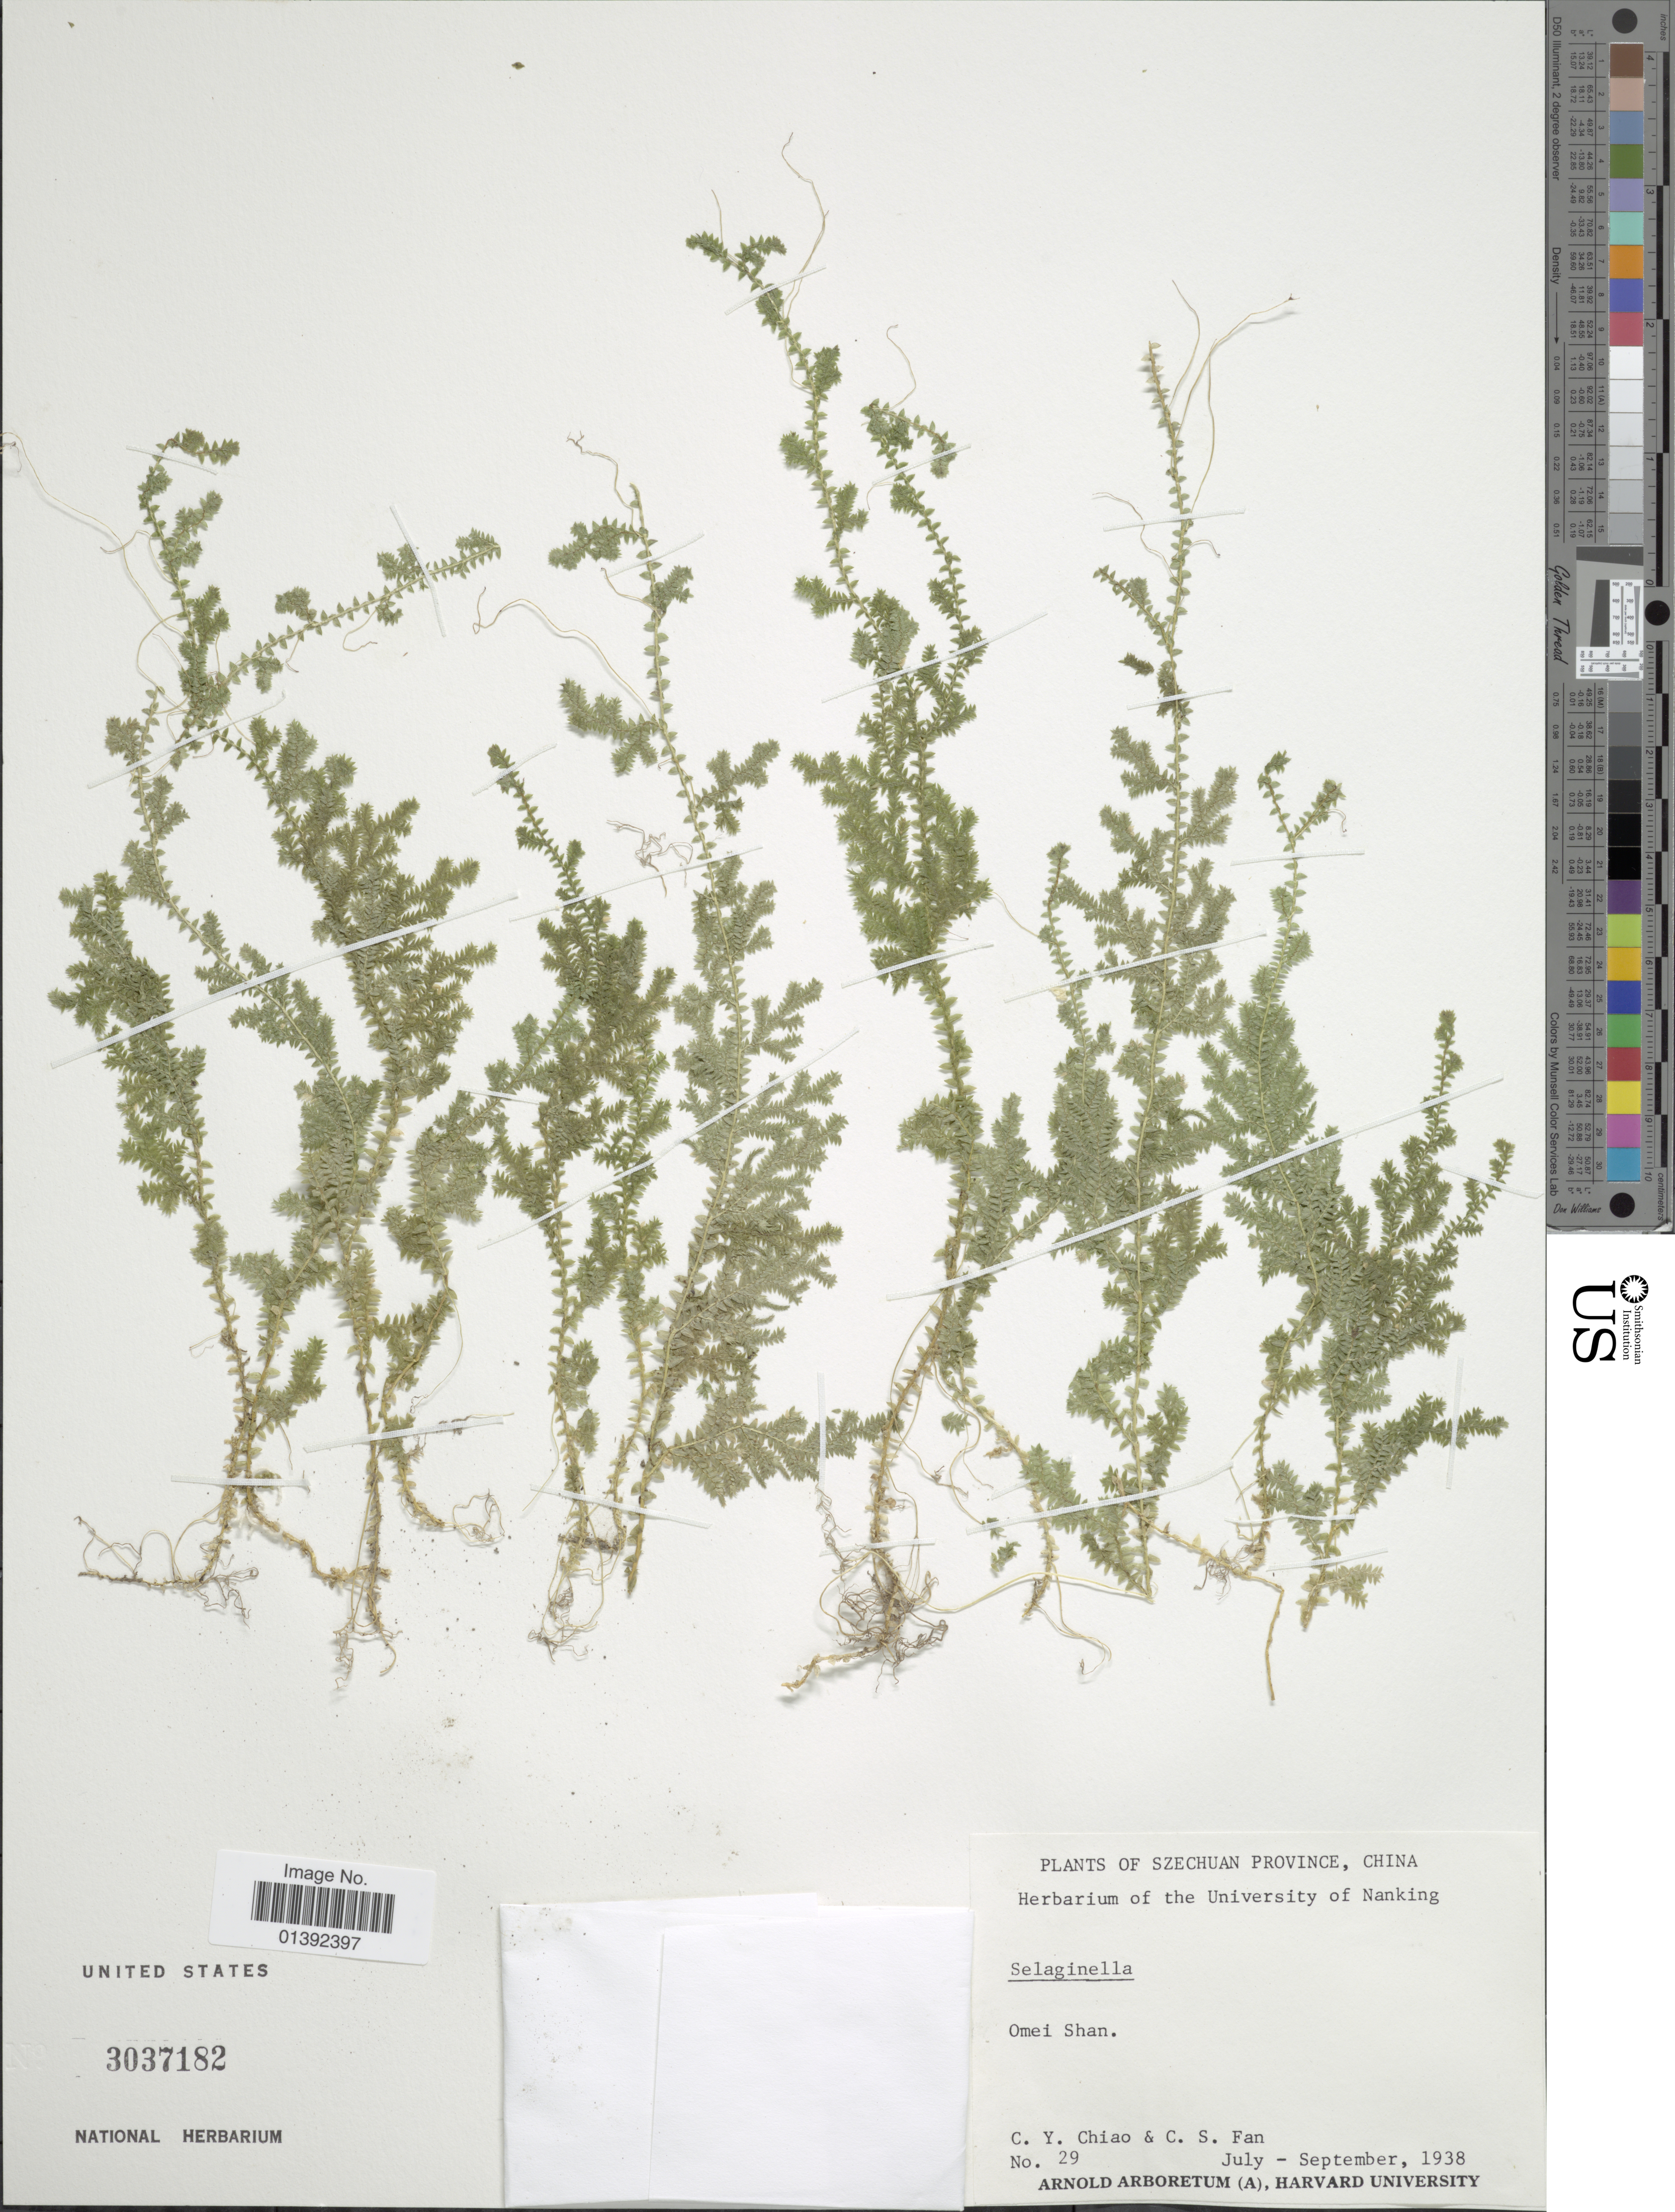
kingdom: Plantae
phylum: Tracheophyta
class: Lycopodiopsida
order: Selaginellales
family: Selaginellaceae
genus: Selaginella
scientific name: Selaginella sp.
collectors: C. Y. Chiao & C. S. Fan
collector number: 29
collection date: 1938-07/1938-09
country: China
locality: Szechuan Province, Omei Shan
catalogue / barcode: US 3037182